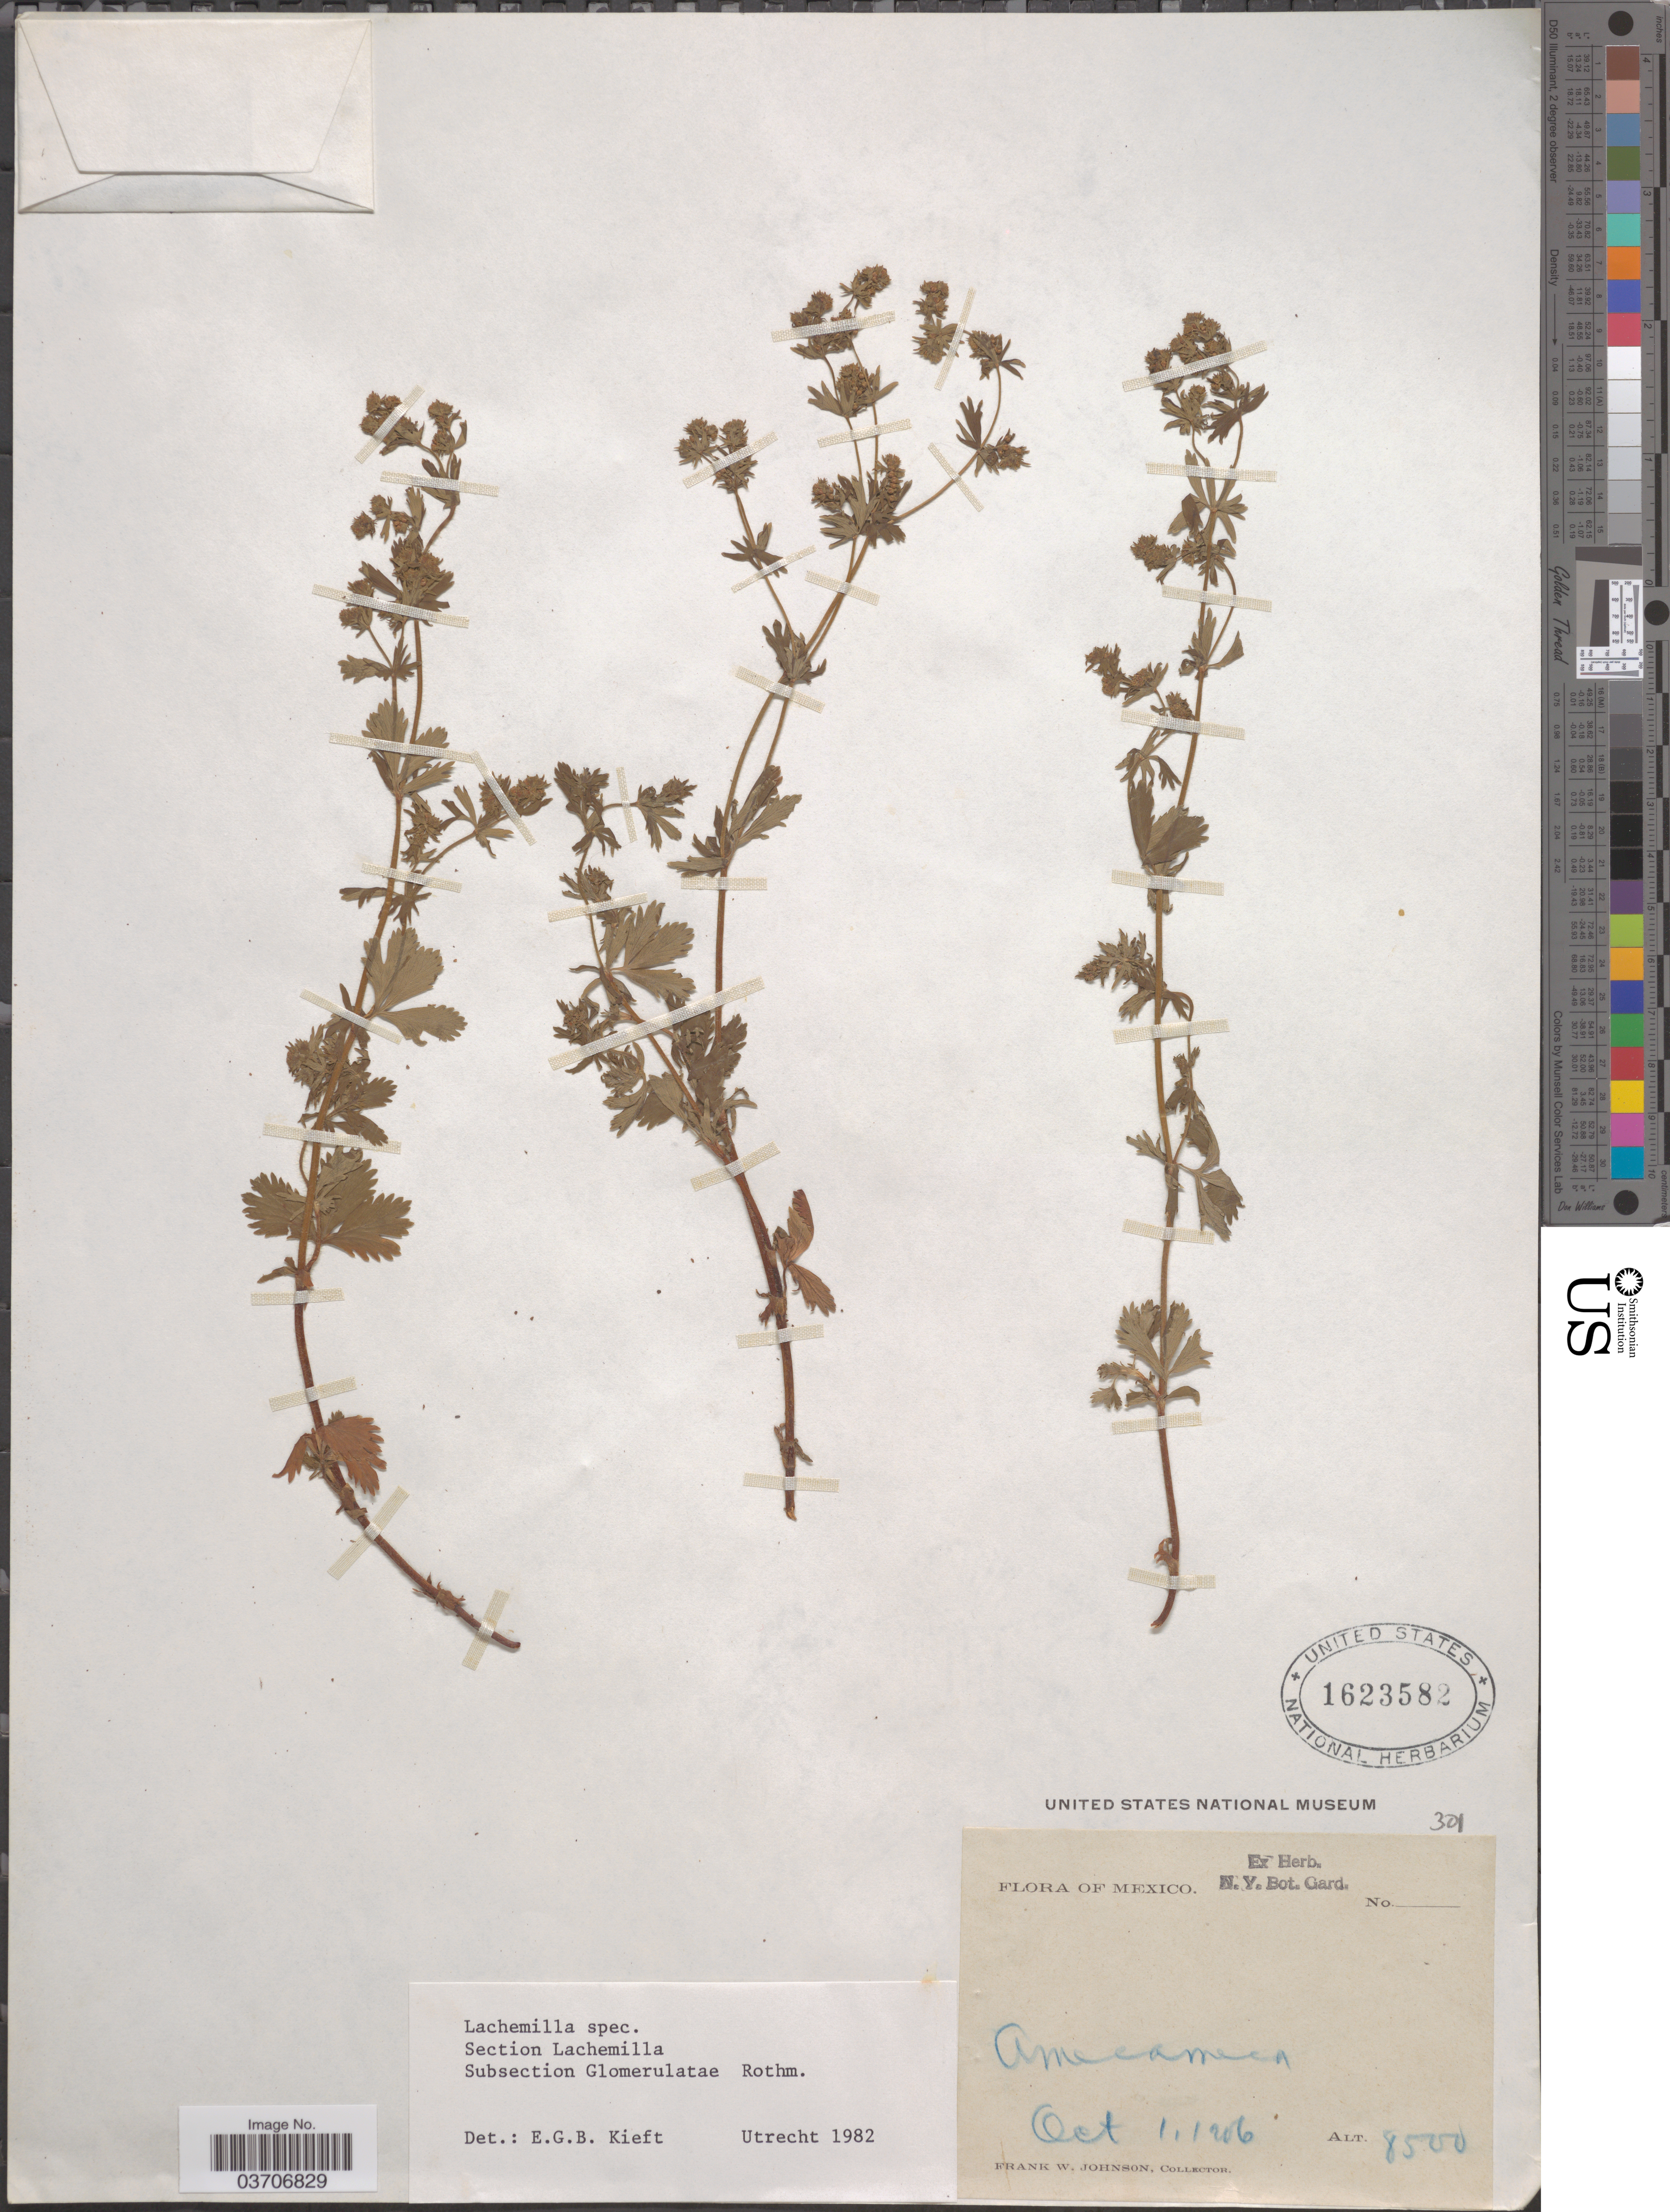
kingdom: Plantae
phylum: Tracheophyta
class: Magnoliopsida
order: Rosales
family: Rosaceae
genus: Lachemilla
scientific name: Lachemilla sp.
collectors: F. W. Johnson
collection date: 1906-10-01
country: Mexico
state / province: México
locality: Amecameca.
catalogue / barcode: US 1623582